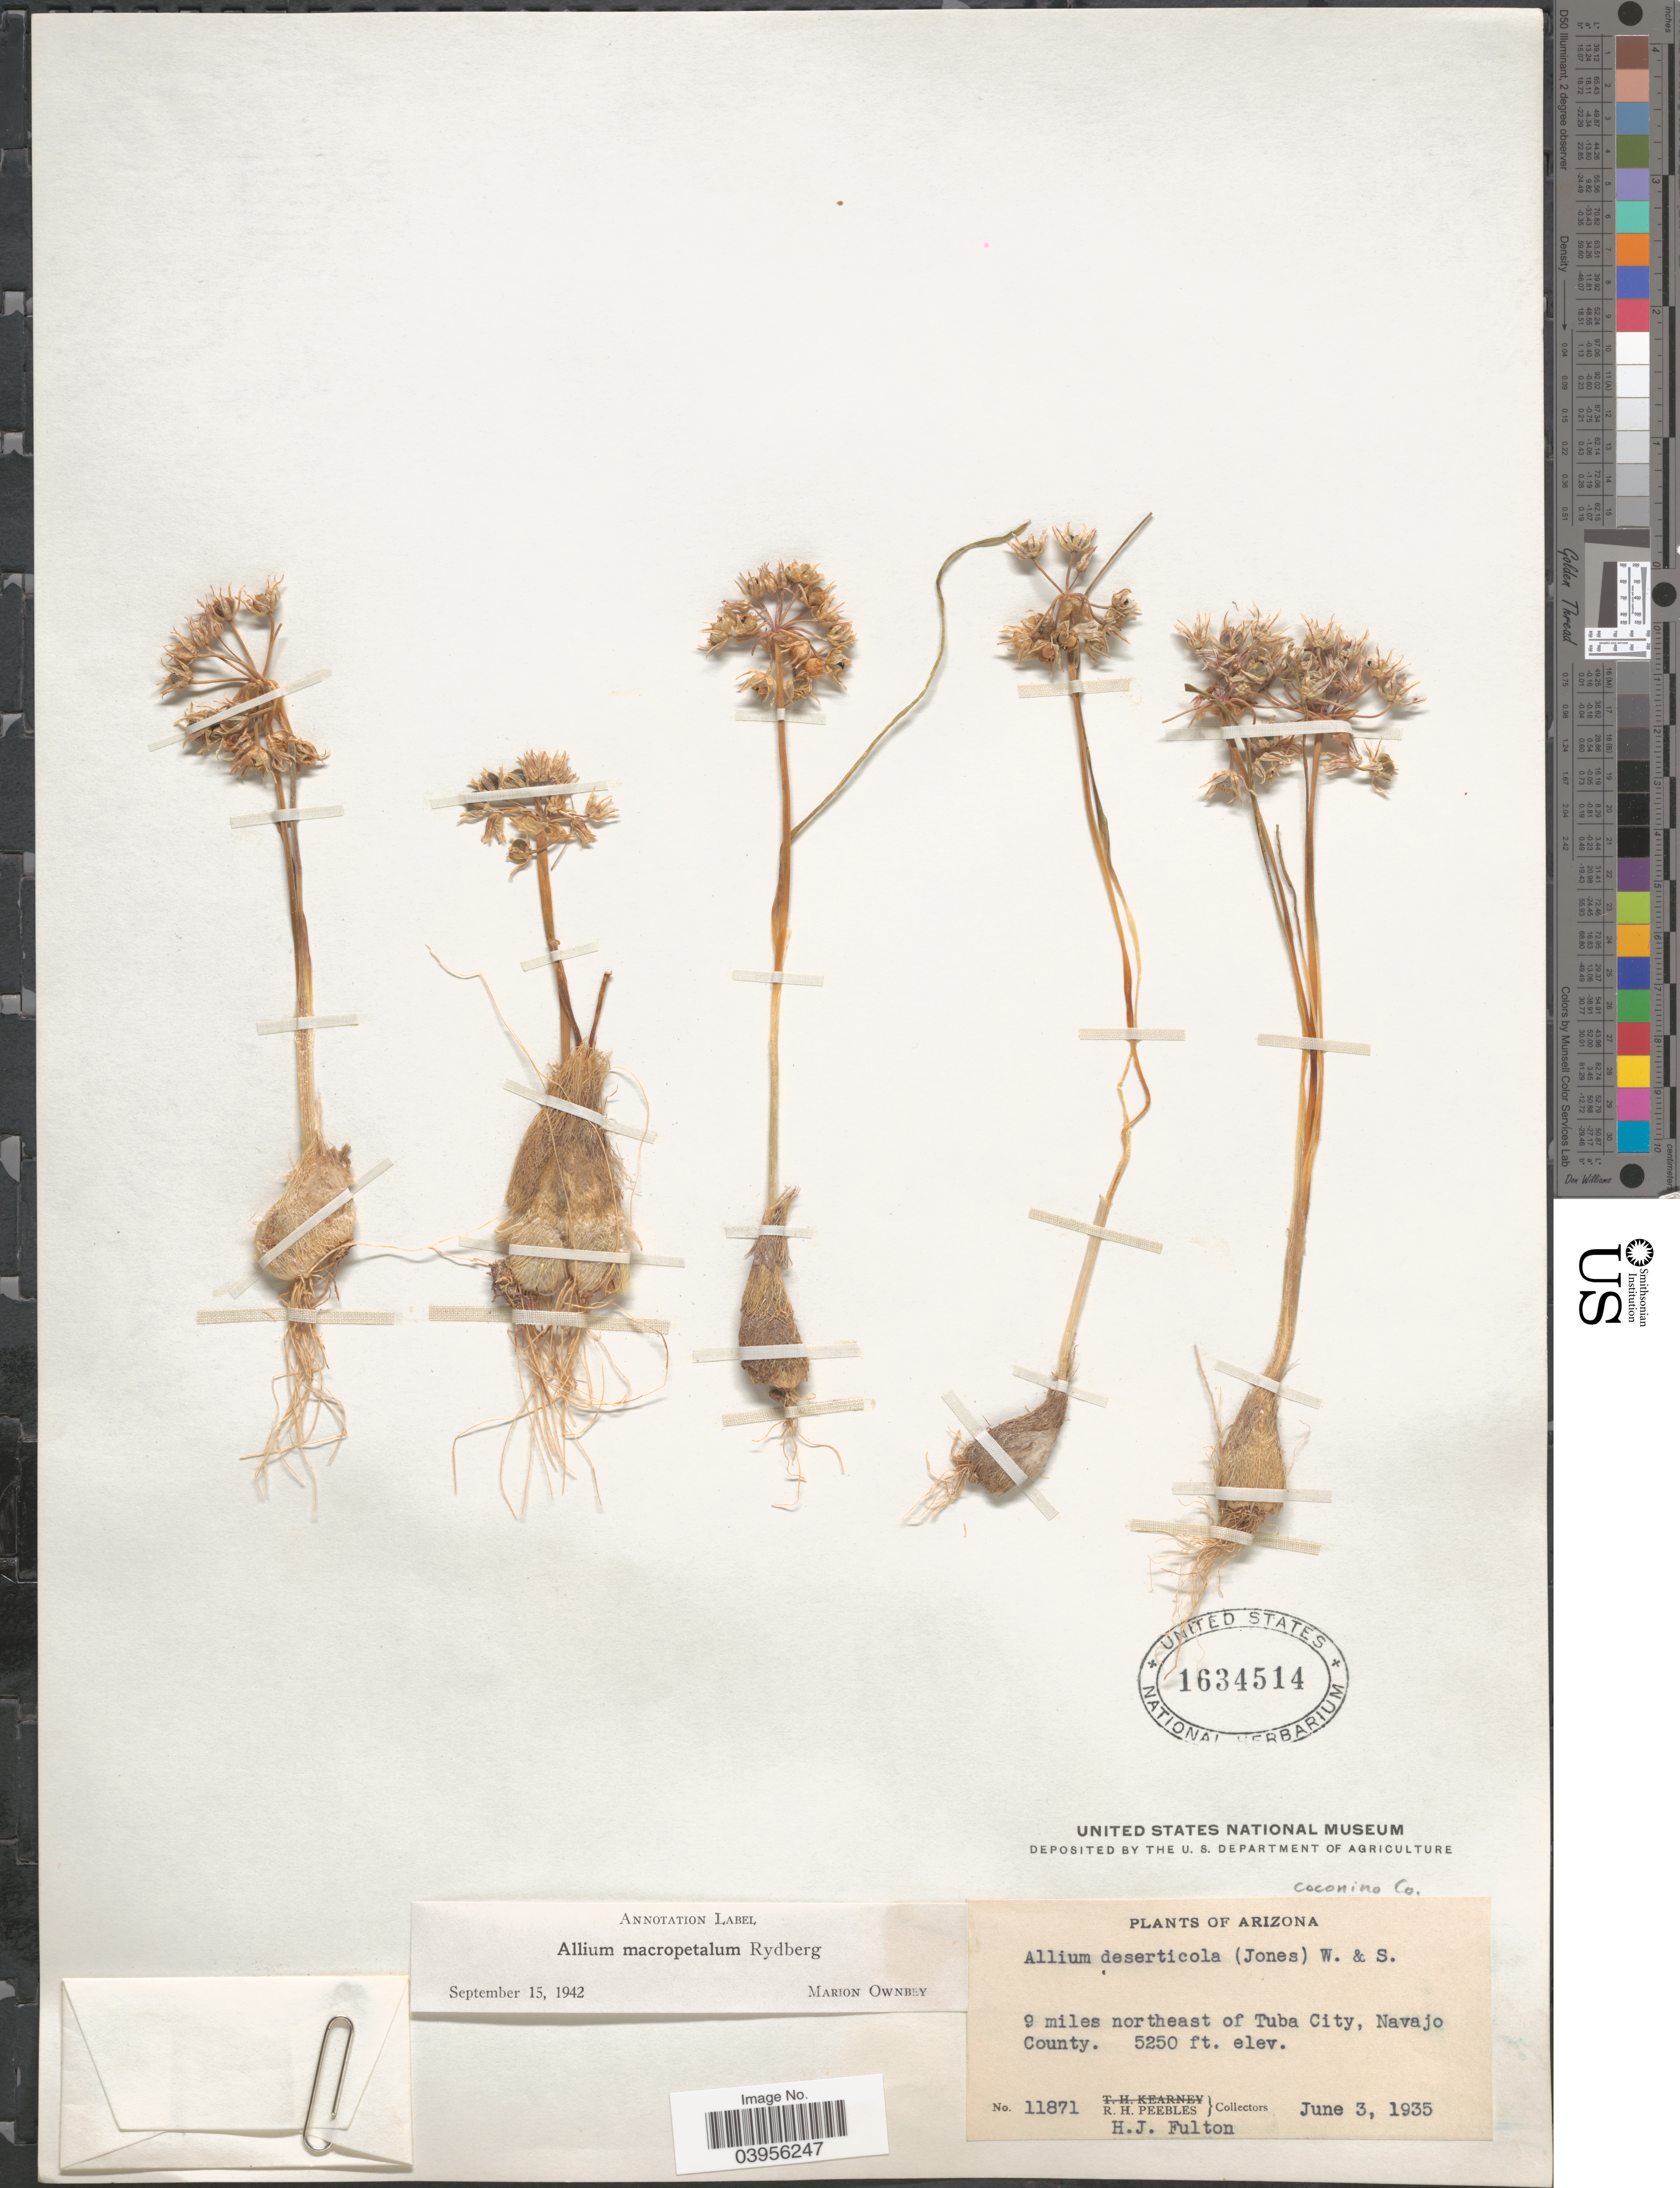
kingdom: Plantae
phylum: Tracheophyta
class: Liliopsida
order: Asparagales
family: Amaryllidaceae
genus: Allium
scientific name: Allium macropetalum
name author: Rydb.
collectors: R. H. Peebles & H. Fulton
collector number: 11871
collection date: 1935-06-03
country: United States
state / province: Arizona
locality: Coconino Co. 9 miles northeast of Tuba City, Navajo County.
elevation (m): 1600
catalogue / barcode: US 1634514